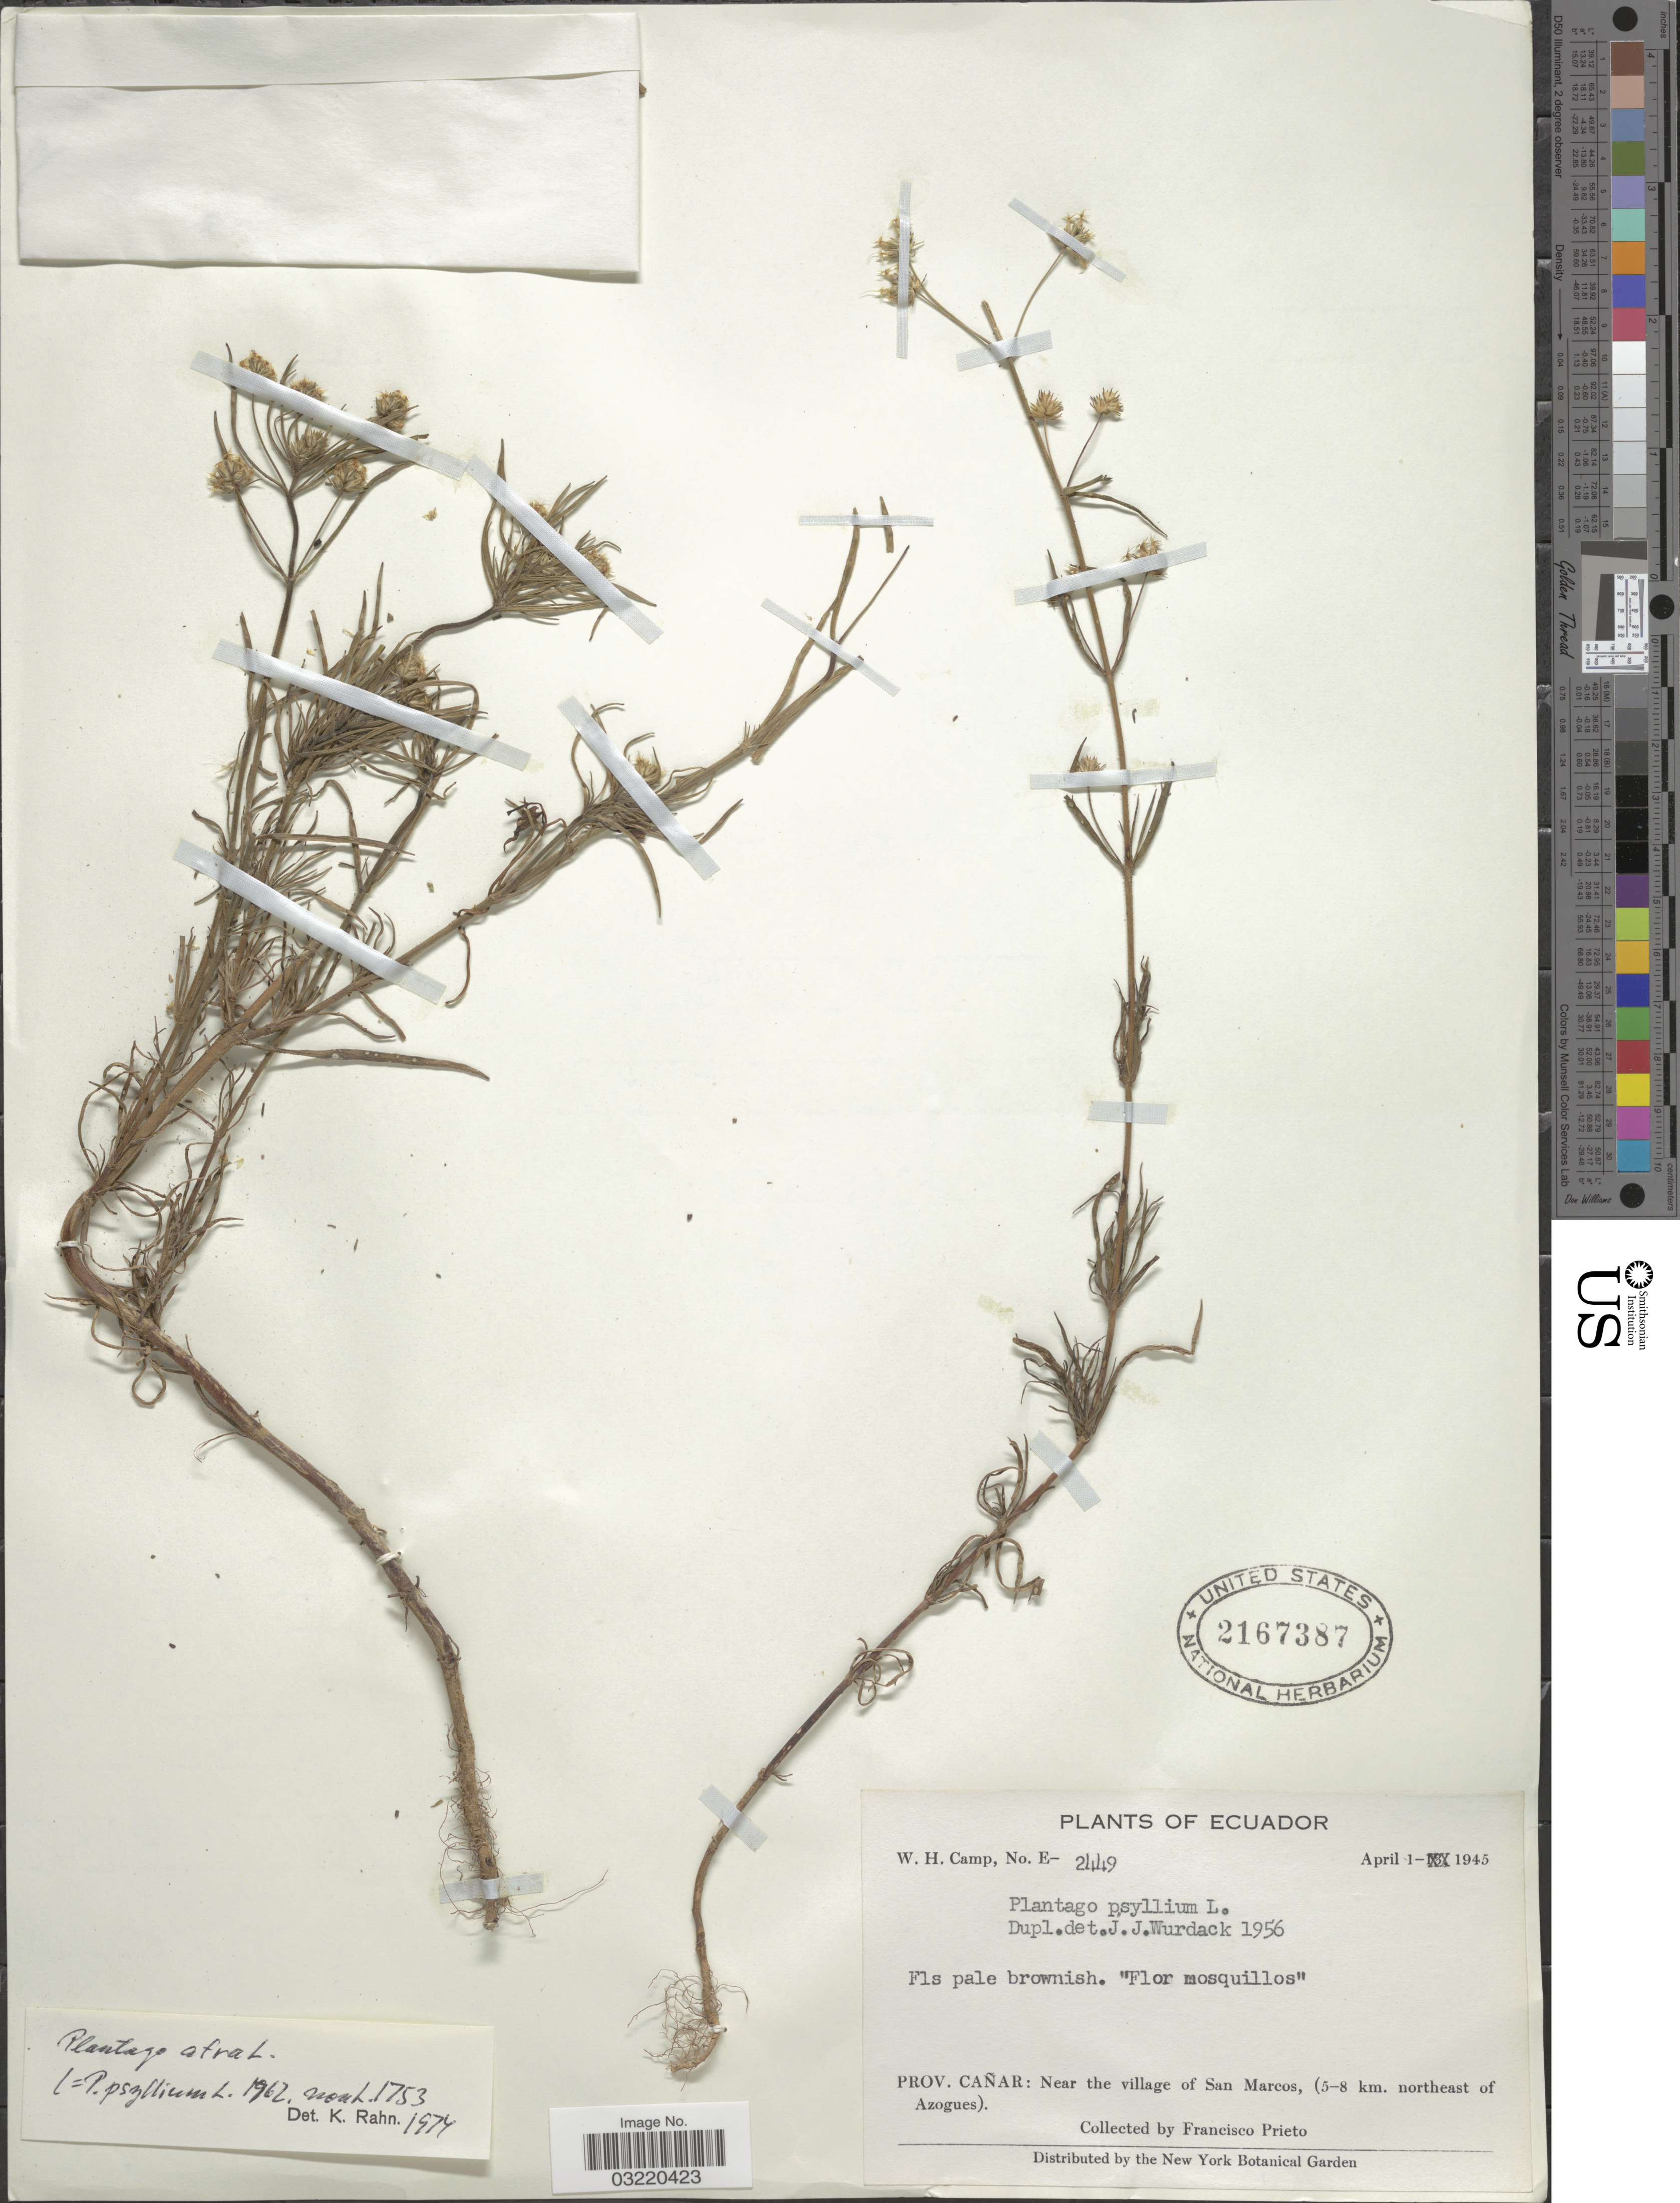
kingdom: Plantae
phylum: Tracheophyta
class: Magnoliopsida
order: Lamiales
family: Plantaginaceae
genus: Plantago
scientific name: Plantago afra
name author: L.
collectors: F. Prieto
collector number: E-2449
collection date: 1945-04-01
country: Ecuador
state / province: Cañar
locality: Near the village of San Marcos, (5-8 km. northeast of Azogues).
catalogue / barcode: US 2167387